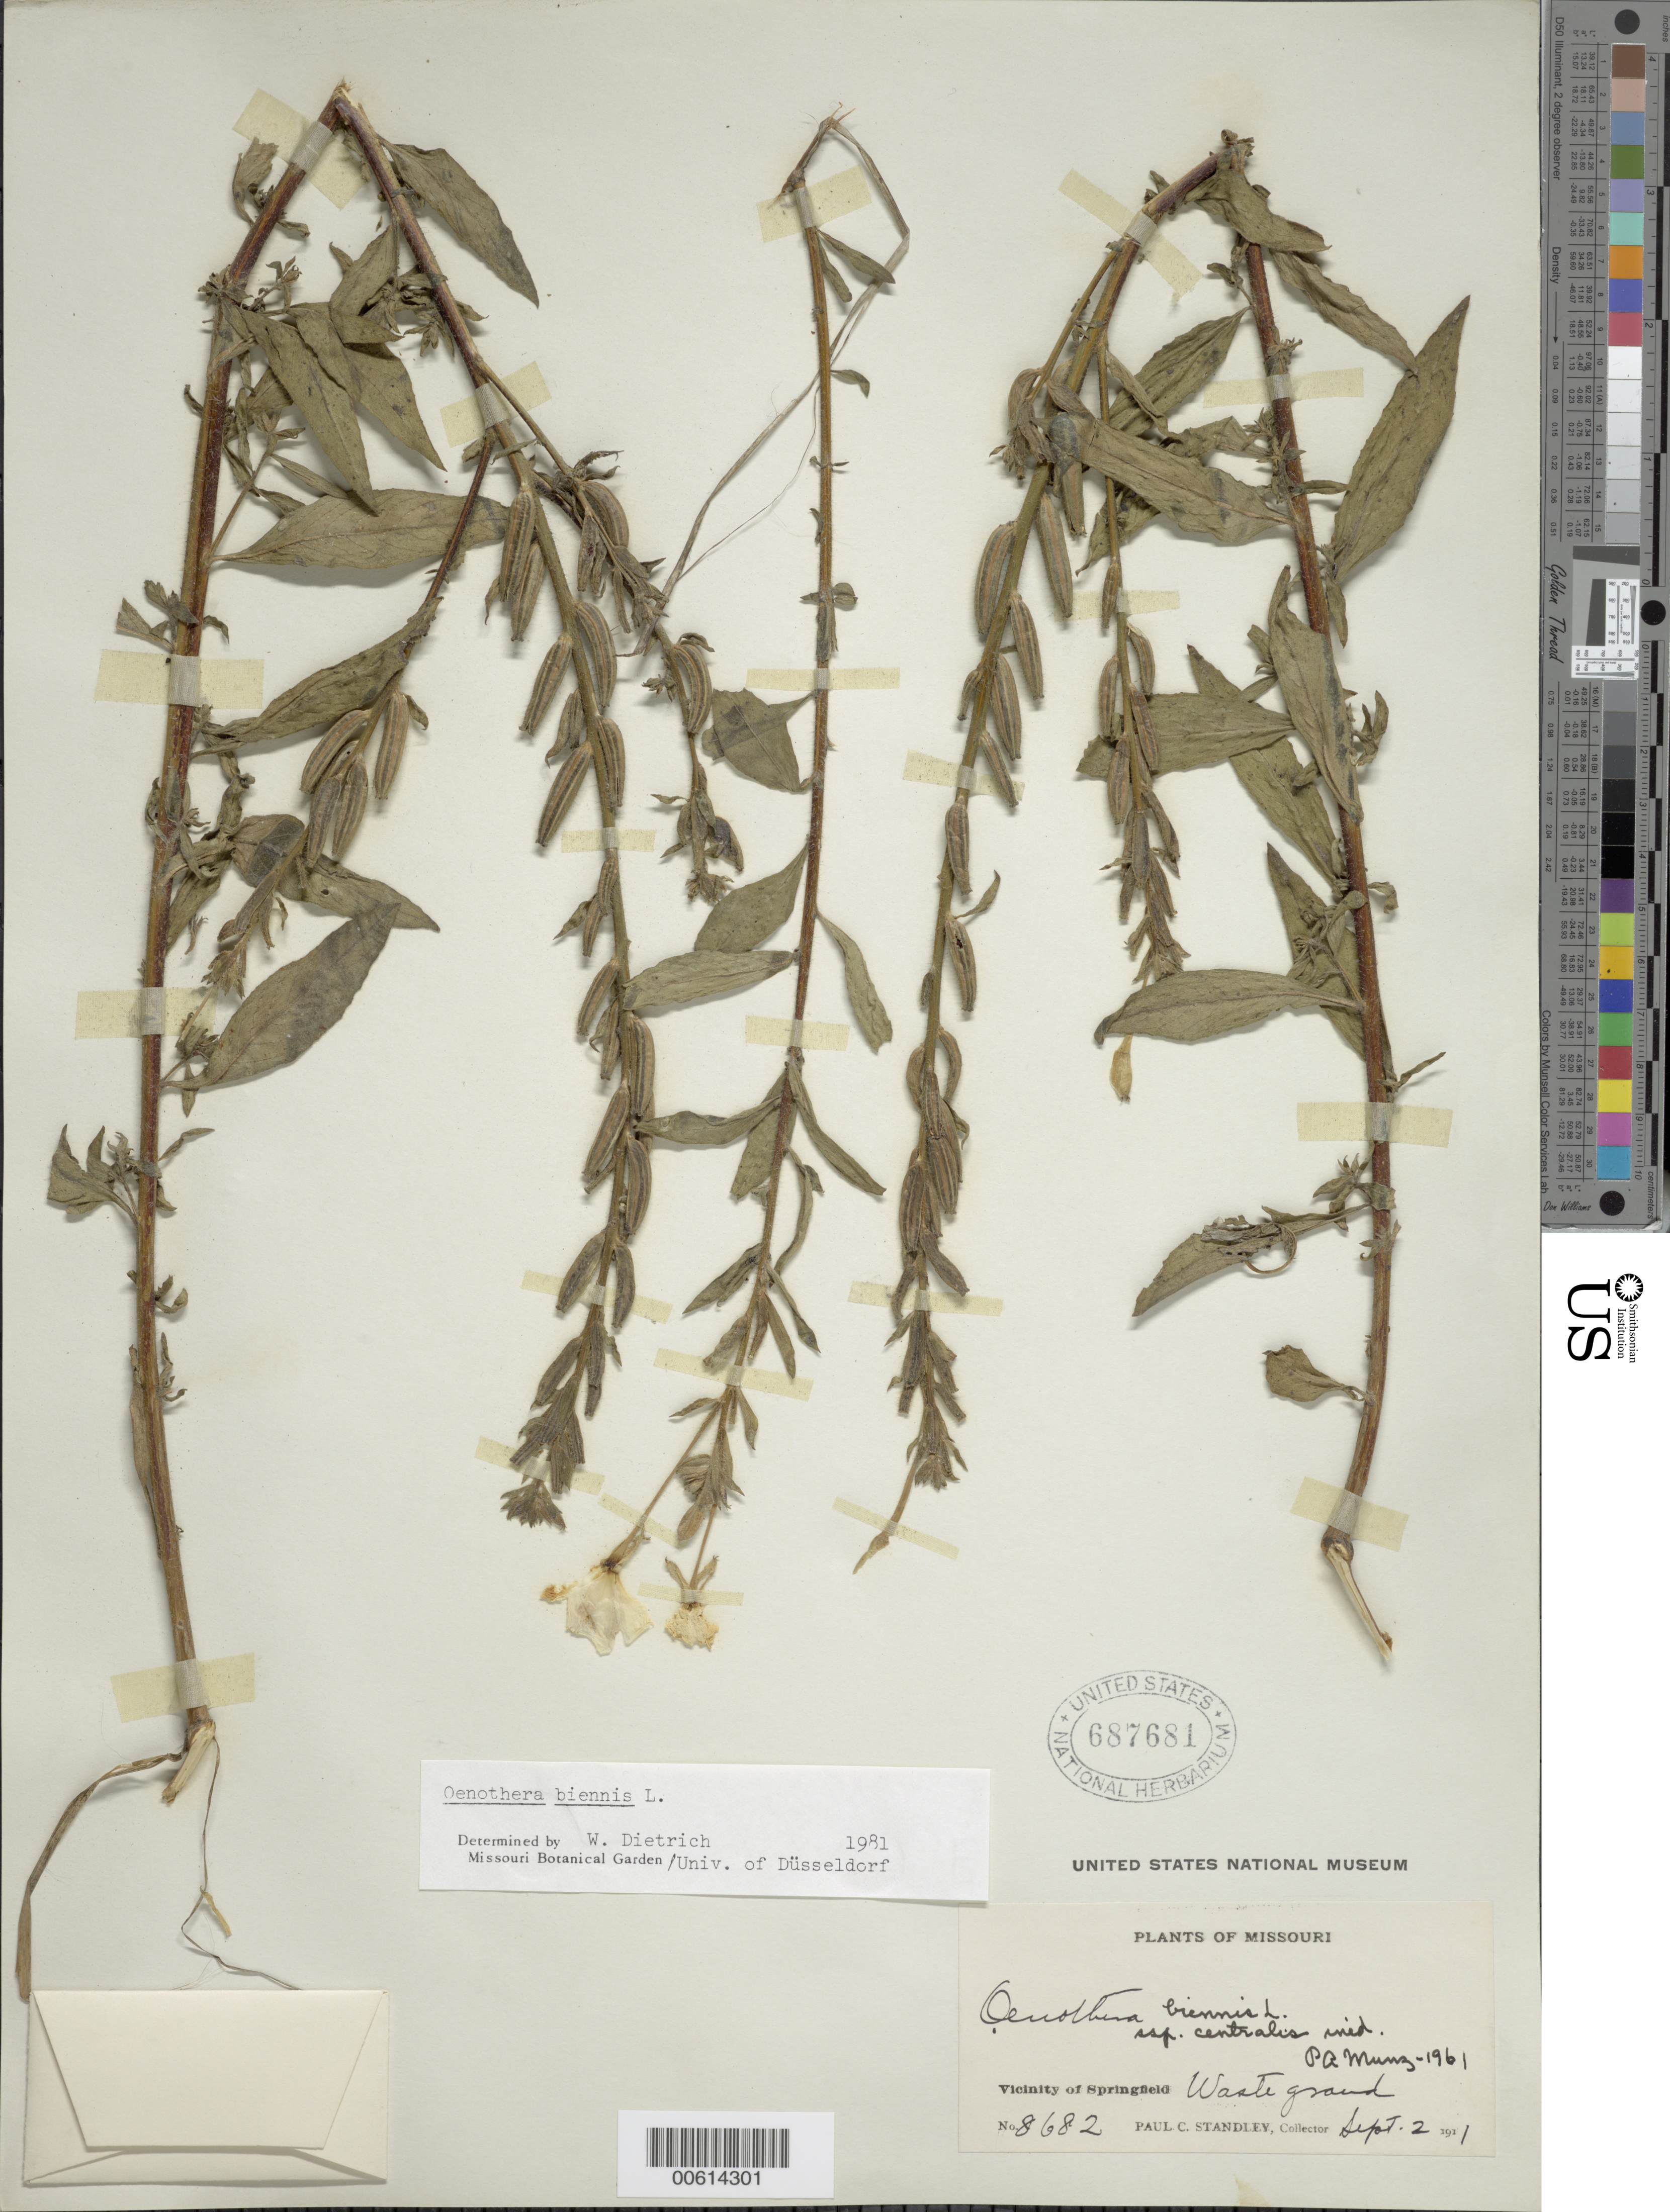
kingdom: Plantae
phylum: Tracheophyta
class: Magnoliopsida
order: Myrtales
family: Onagraceae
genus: Oenothera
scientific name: Oenothera biennis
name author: L.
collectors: P. C. Standley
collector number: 8682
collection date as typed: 02 Sep 1911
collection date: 1911-09-02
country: United States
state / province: Missouri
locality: Springfield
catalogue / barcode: US 687681